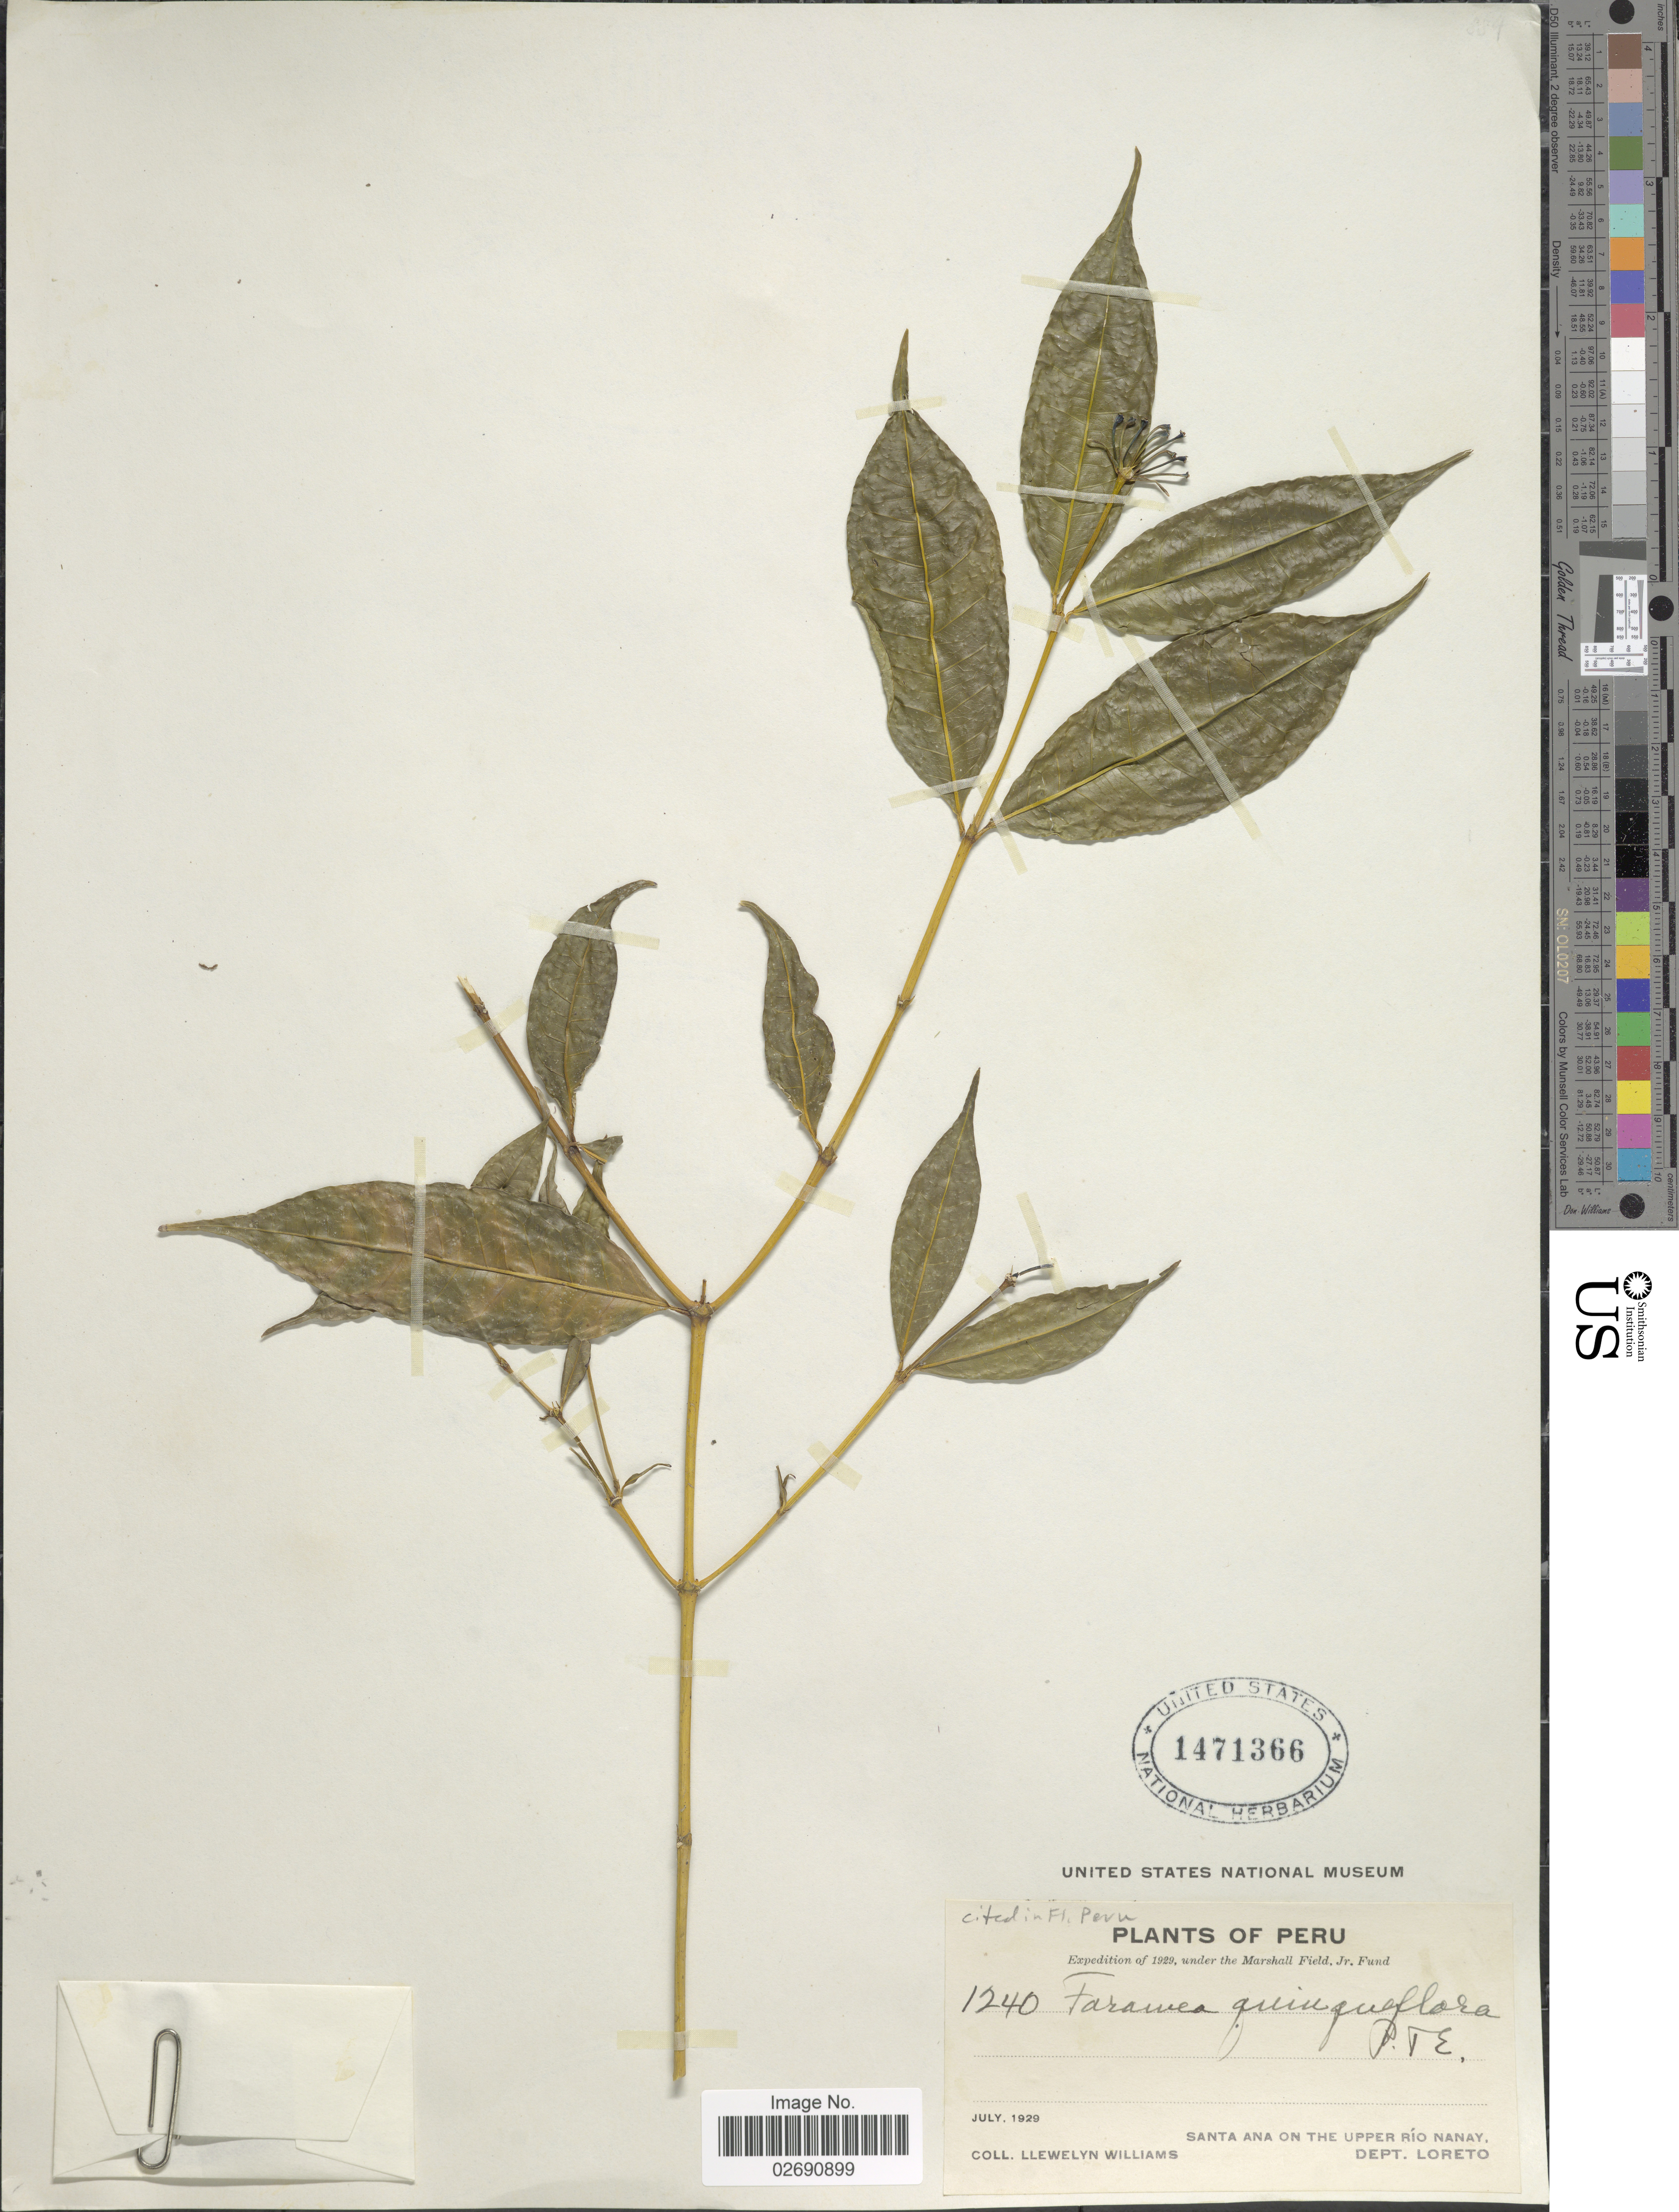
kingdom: Plantae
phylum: Tracheophyta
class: Magnoliopsida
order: Gentianales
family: Rubiaceae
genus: Faramea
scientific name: Faramea quinqueflora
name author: Poepp. & Endl.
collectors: Ll. Williams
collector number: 1240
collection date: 1929-07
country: Peru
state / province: Loreto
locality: Santa Ana on the Upper Rio Nanay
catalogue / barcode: US 1471366